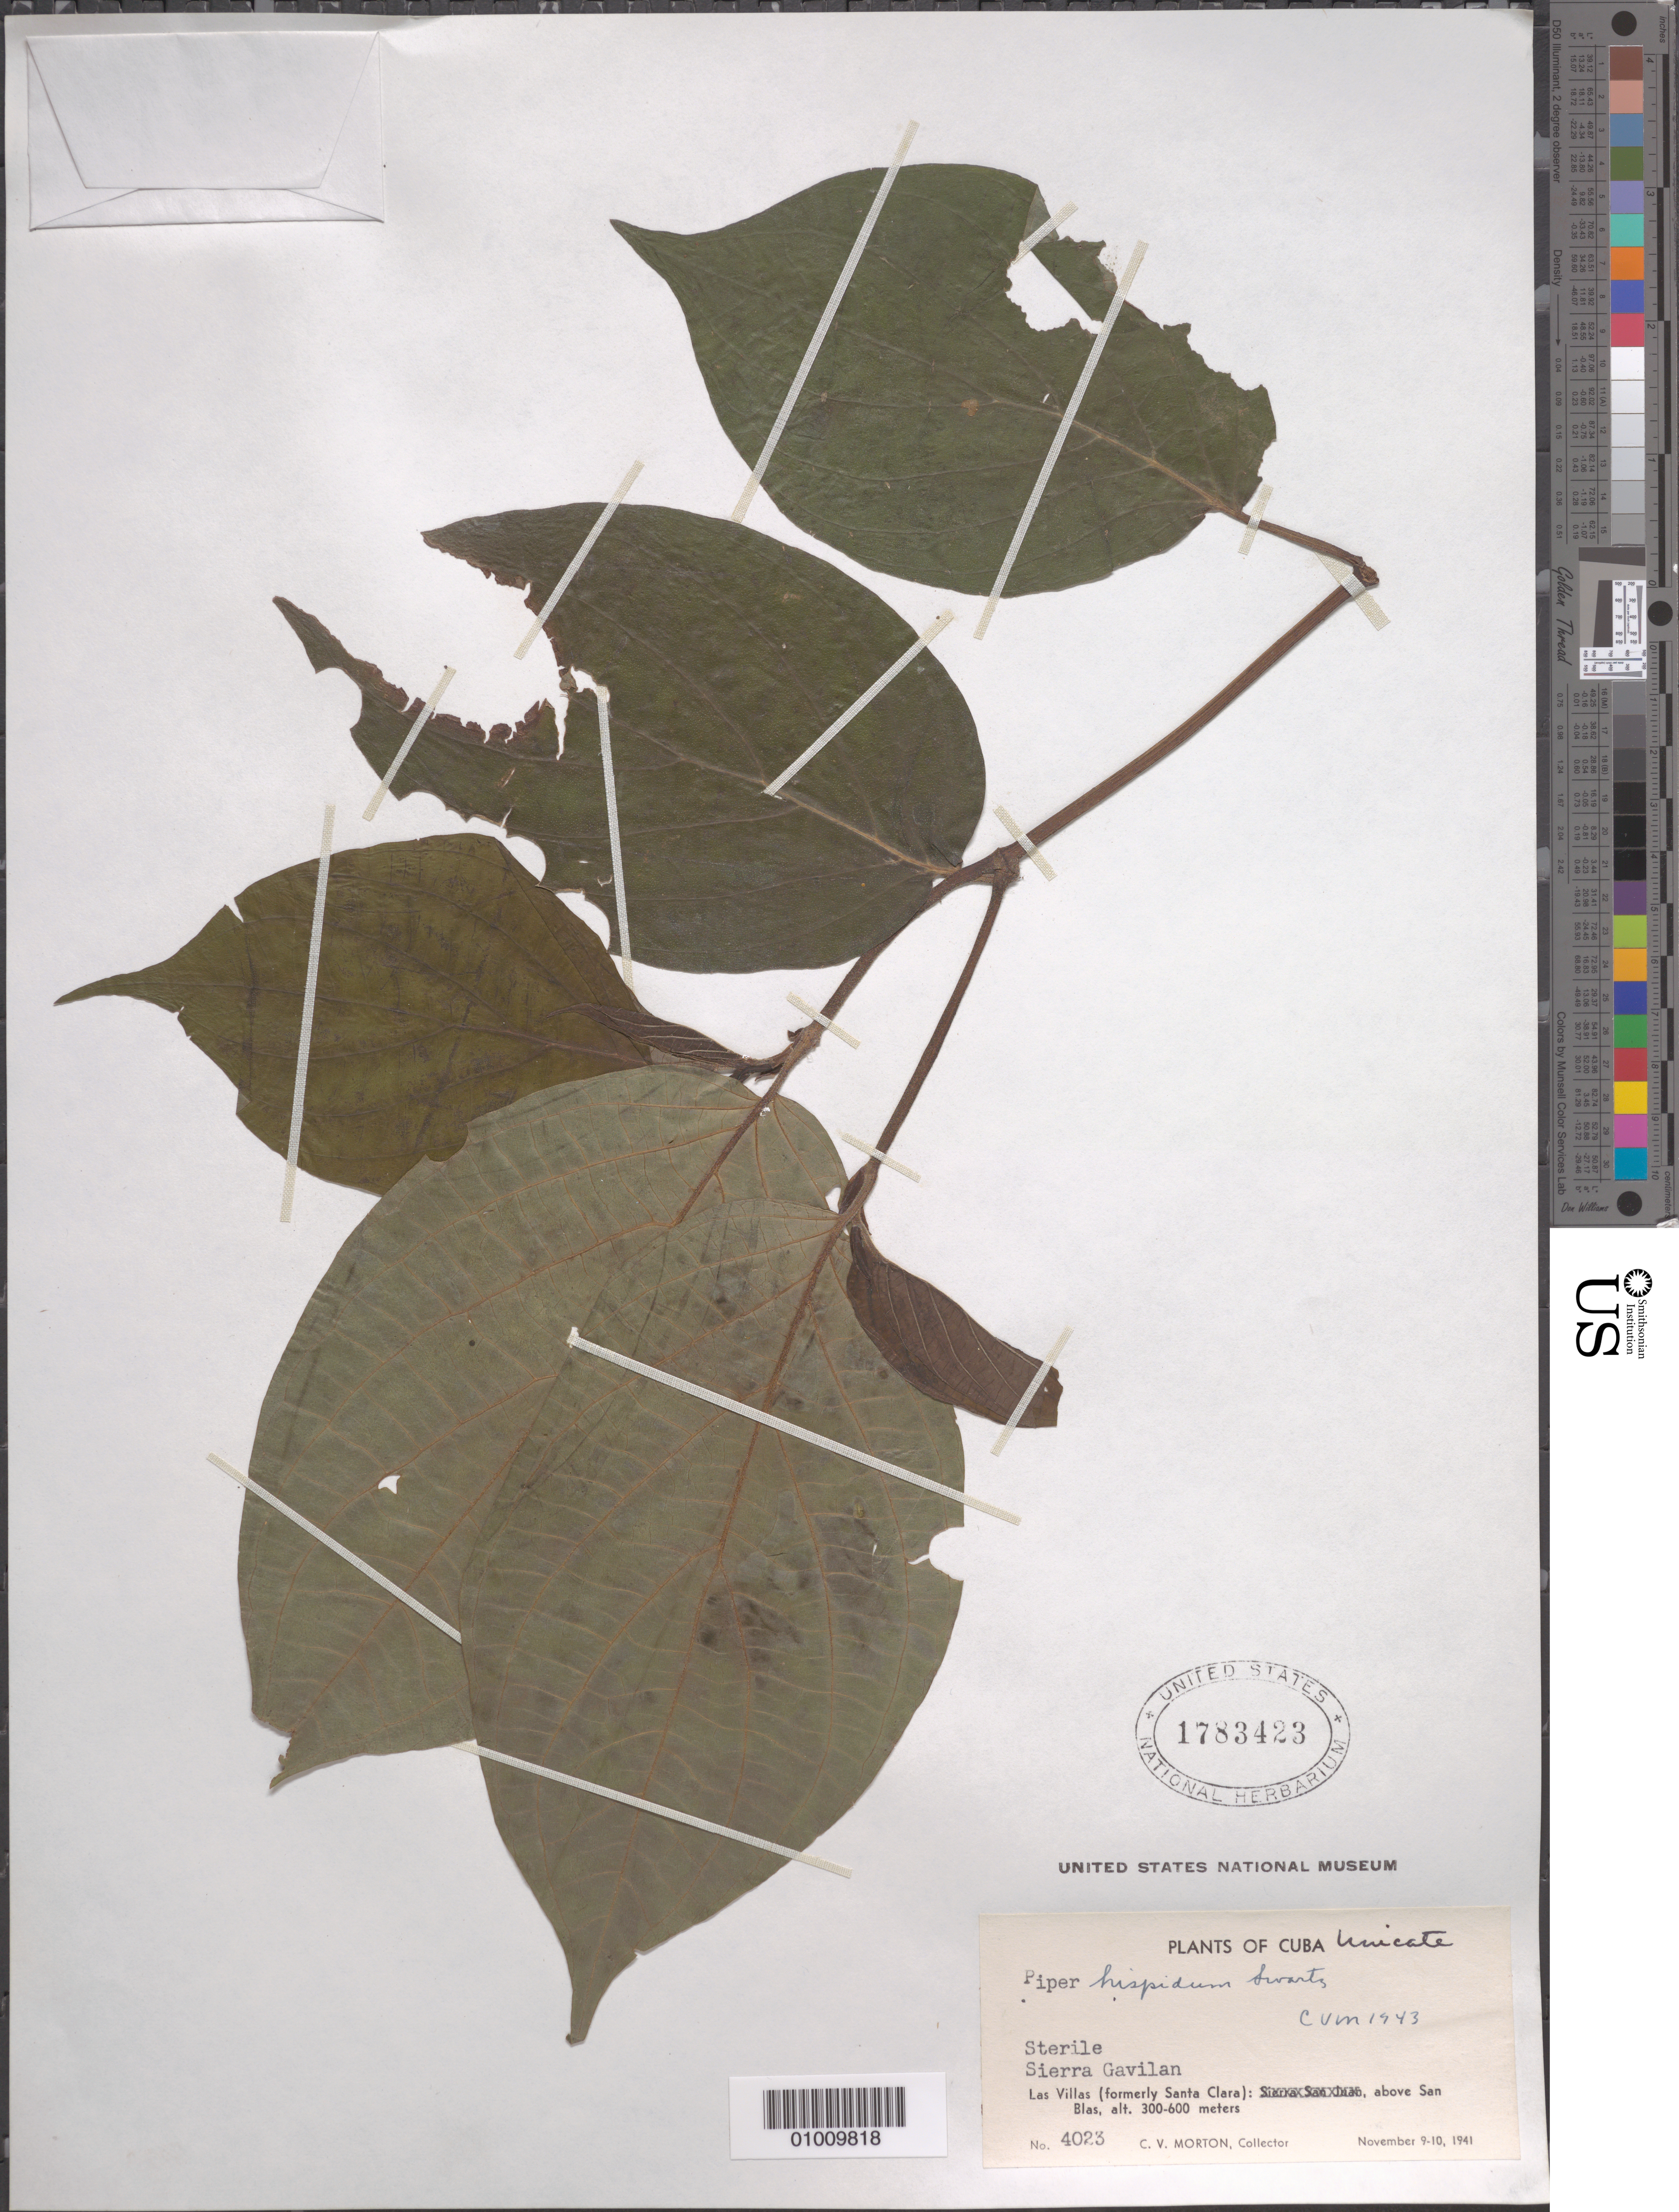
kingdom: Plantae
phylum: Tracheophyta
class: Magnoliopsida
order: Piperales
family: Piperaceae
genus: Piper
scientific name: Piper hispidum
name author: Sw.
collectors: C. V. Morton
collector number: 4023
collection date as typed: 09 Nov 1941 to 10 Nov 1941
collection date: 1941-11-09/1941-11-10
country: Cuba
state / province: Las Villas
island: Cuba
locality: Sterile, Sierra Gavilan Las Villas above San Blas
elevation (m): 300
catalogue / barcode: US 1783423